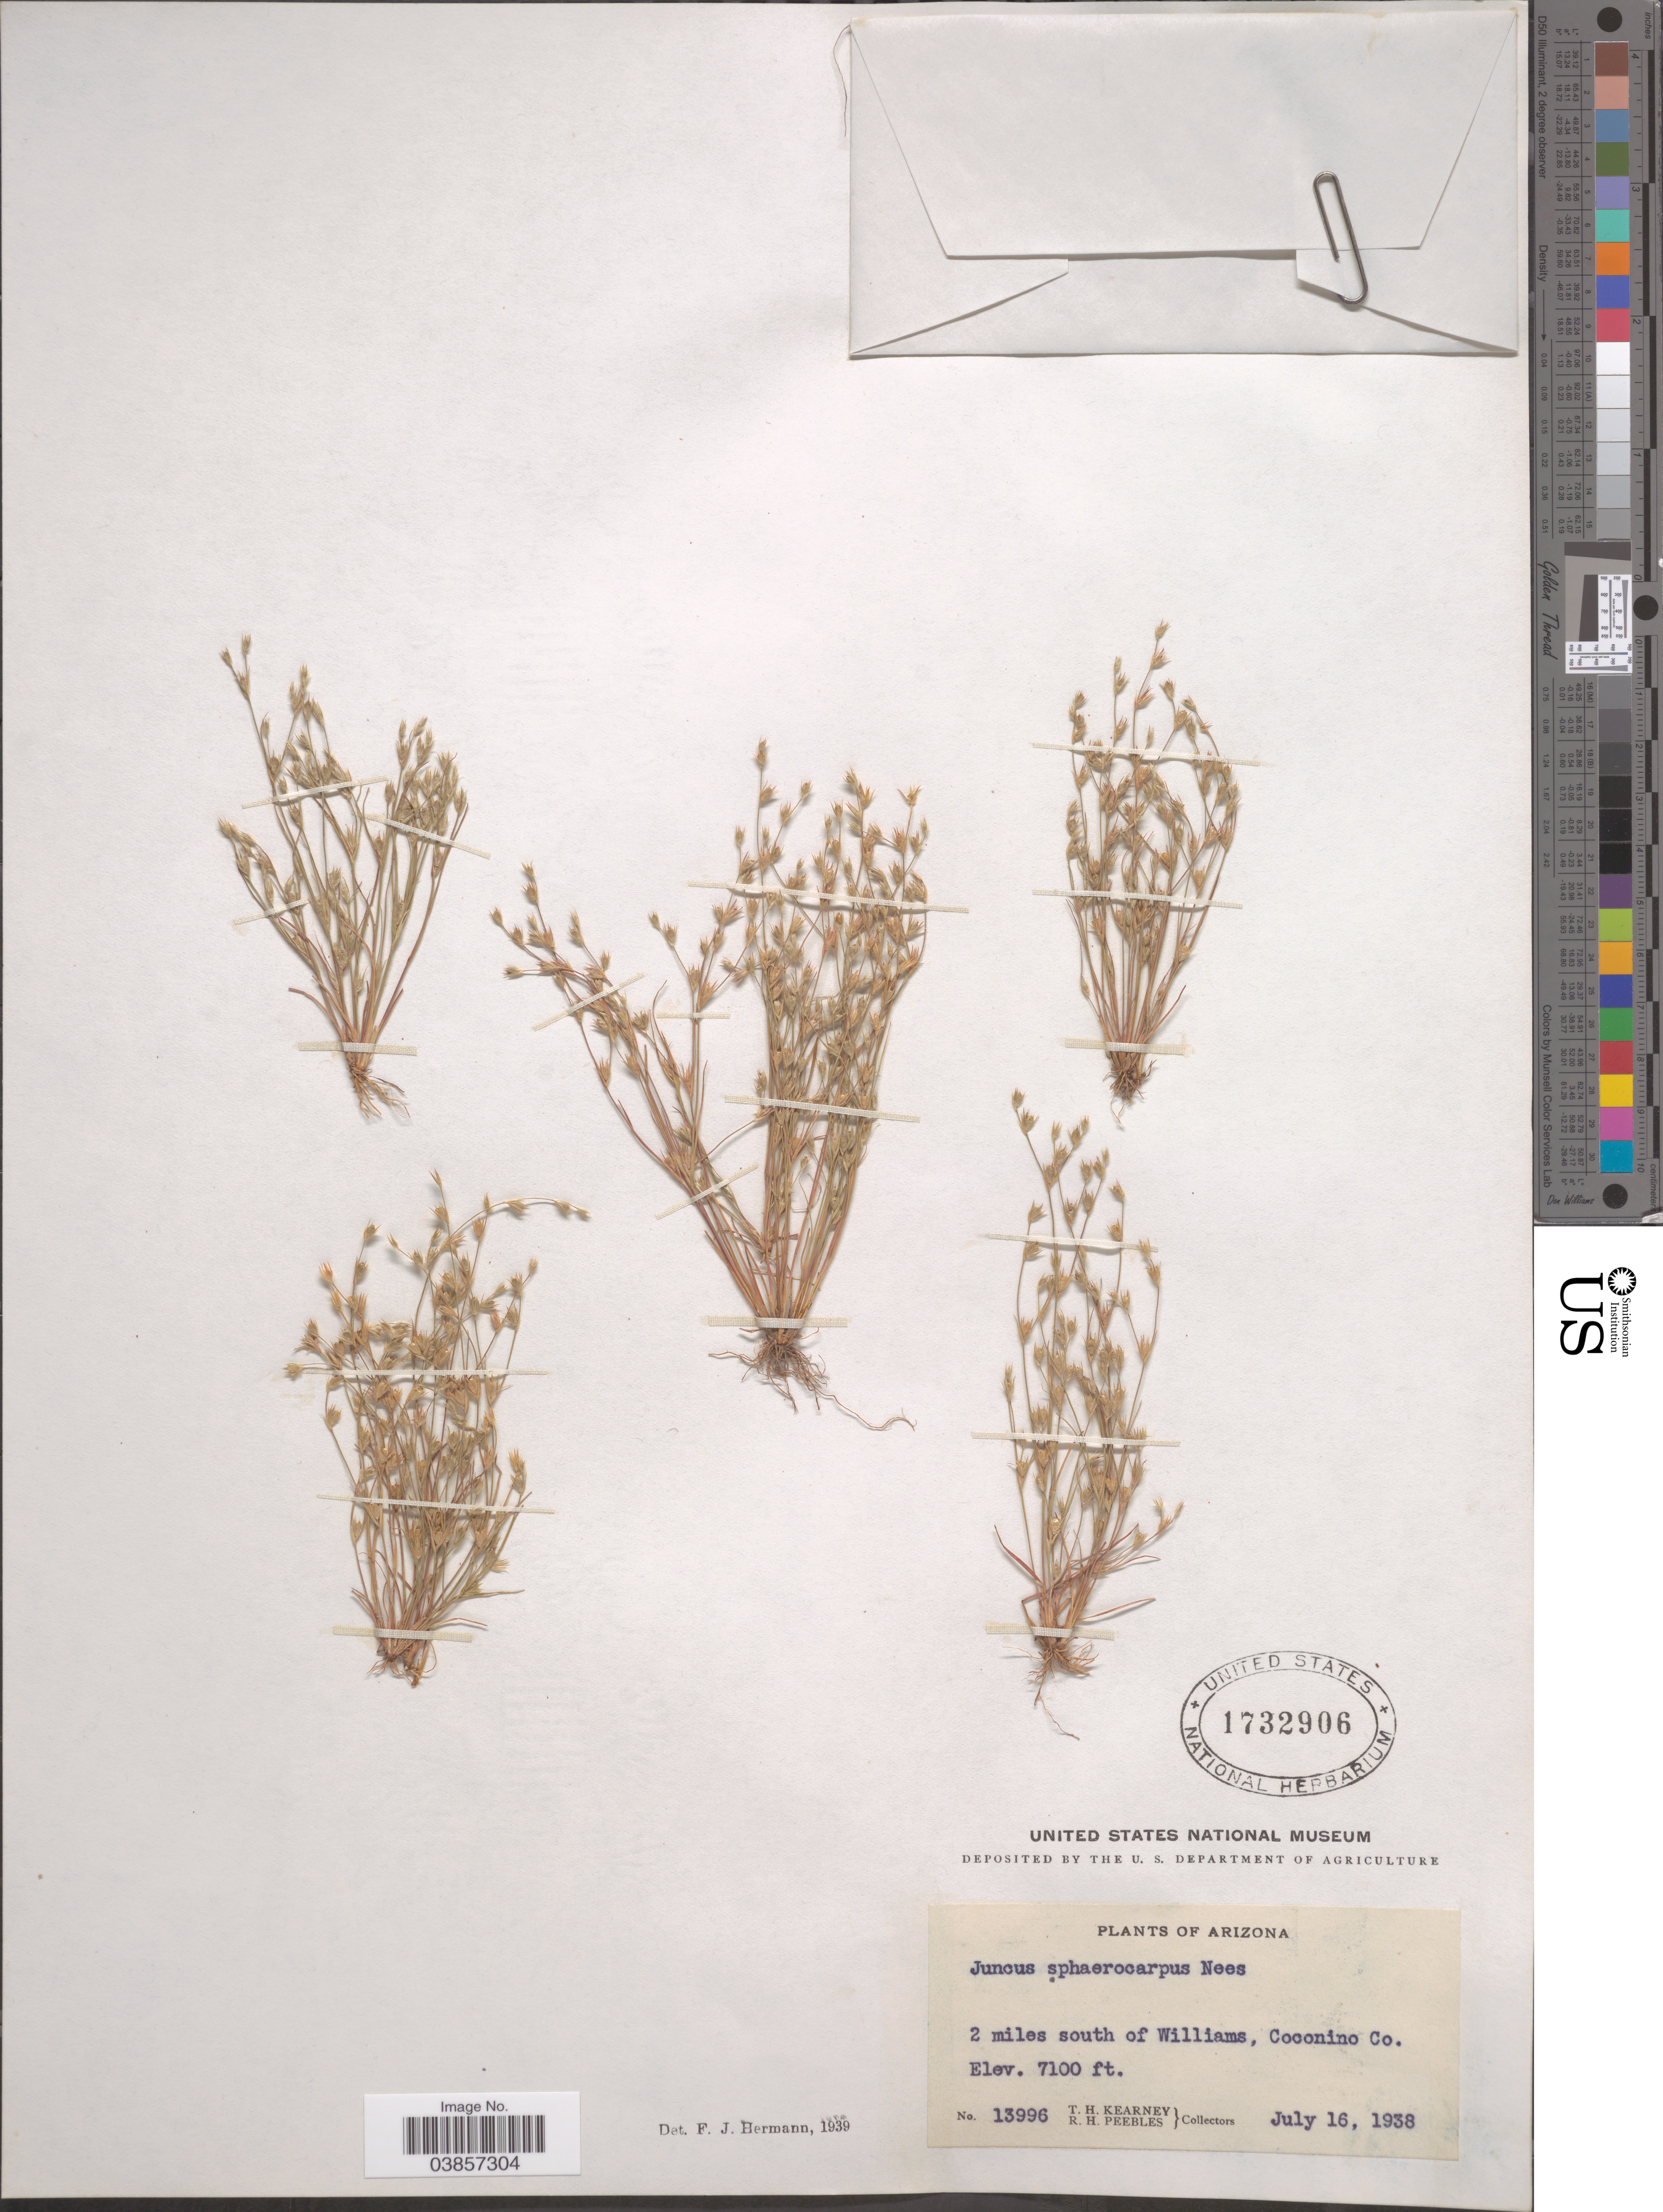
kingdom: Plantae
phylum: Tracheophyta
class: Liliopsida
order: Poales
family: Juncaceae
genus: Juncus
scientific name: Juncus sphaerocarpus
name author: Nees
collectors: T. H. Kearney & R. H. Peebles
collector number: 13996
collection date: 1938-07-16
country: United States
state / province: Arizona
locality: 2 miles south of Williams, Coconino Co.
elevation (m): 2164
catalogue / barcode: US 1732906